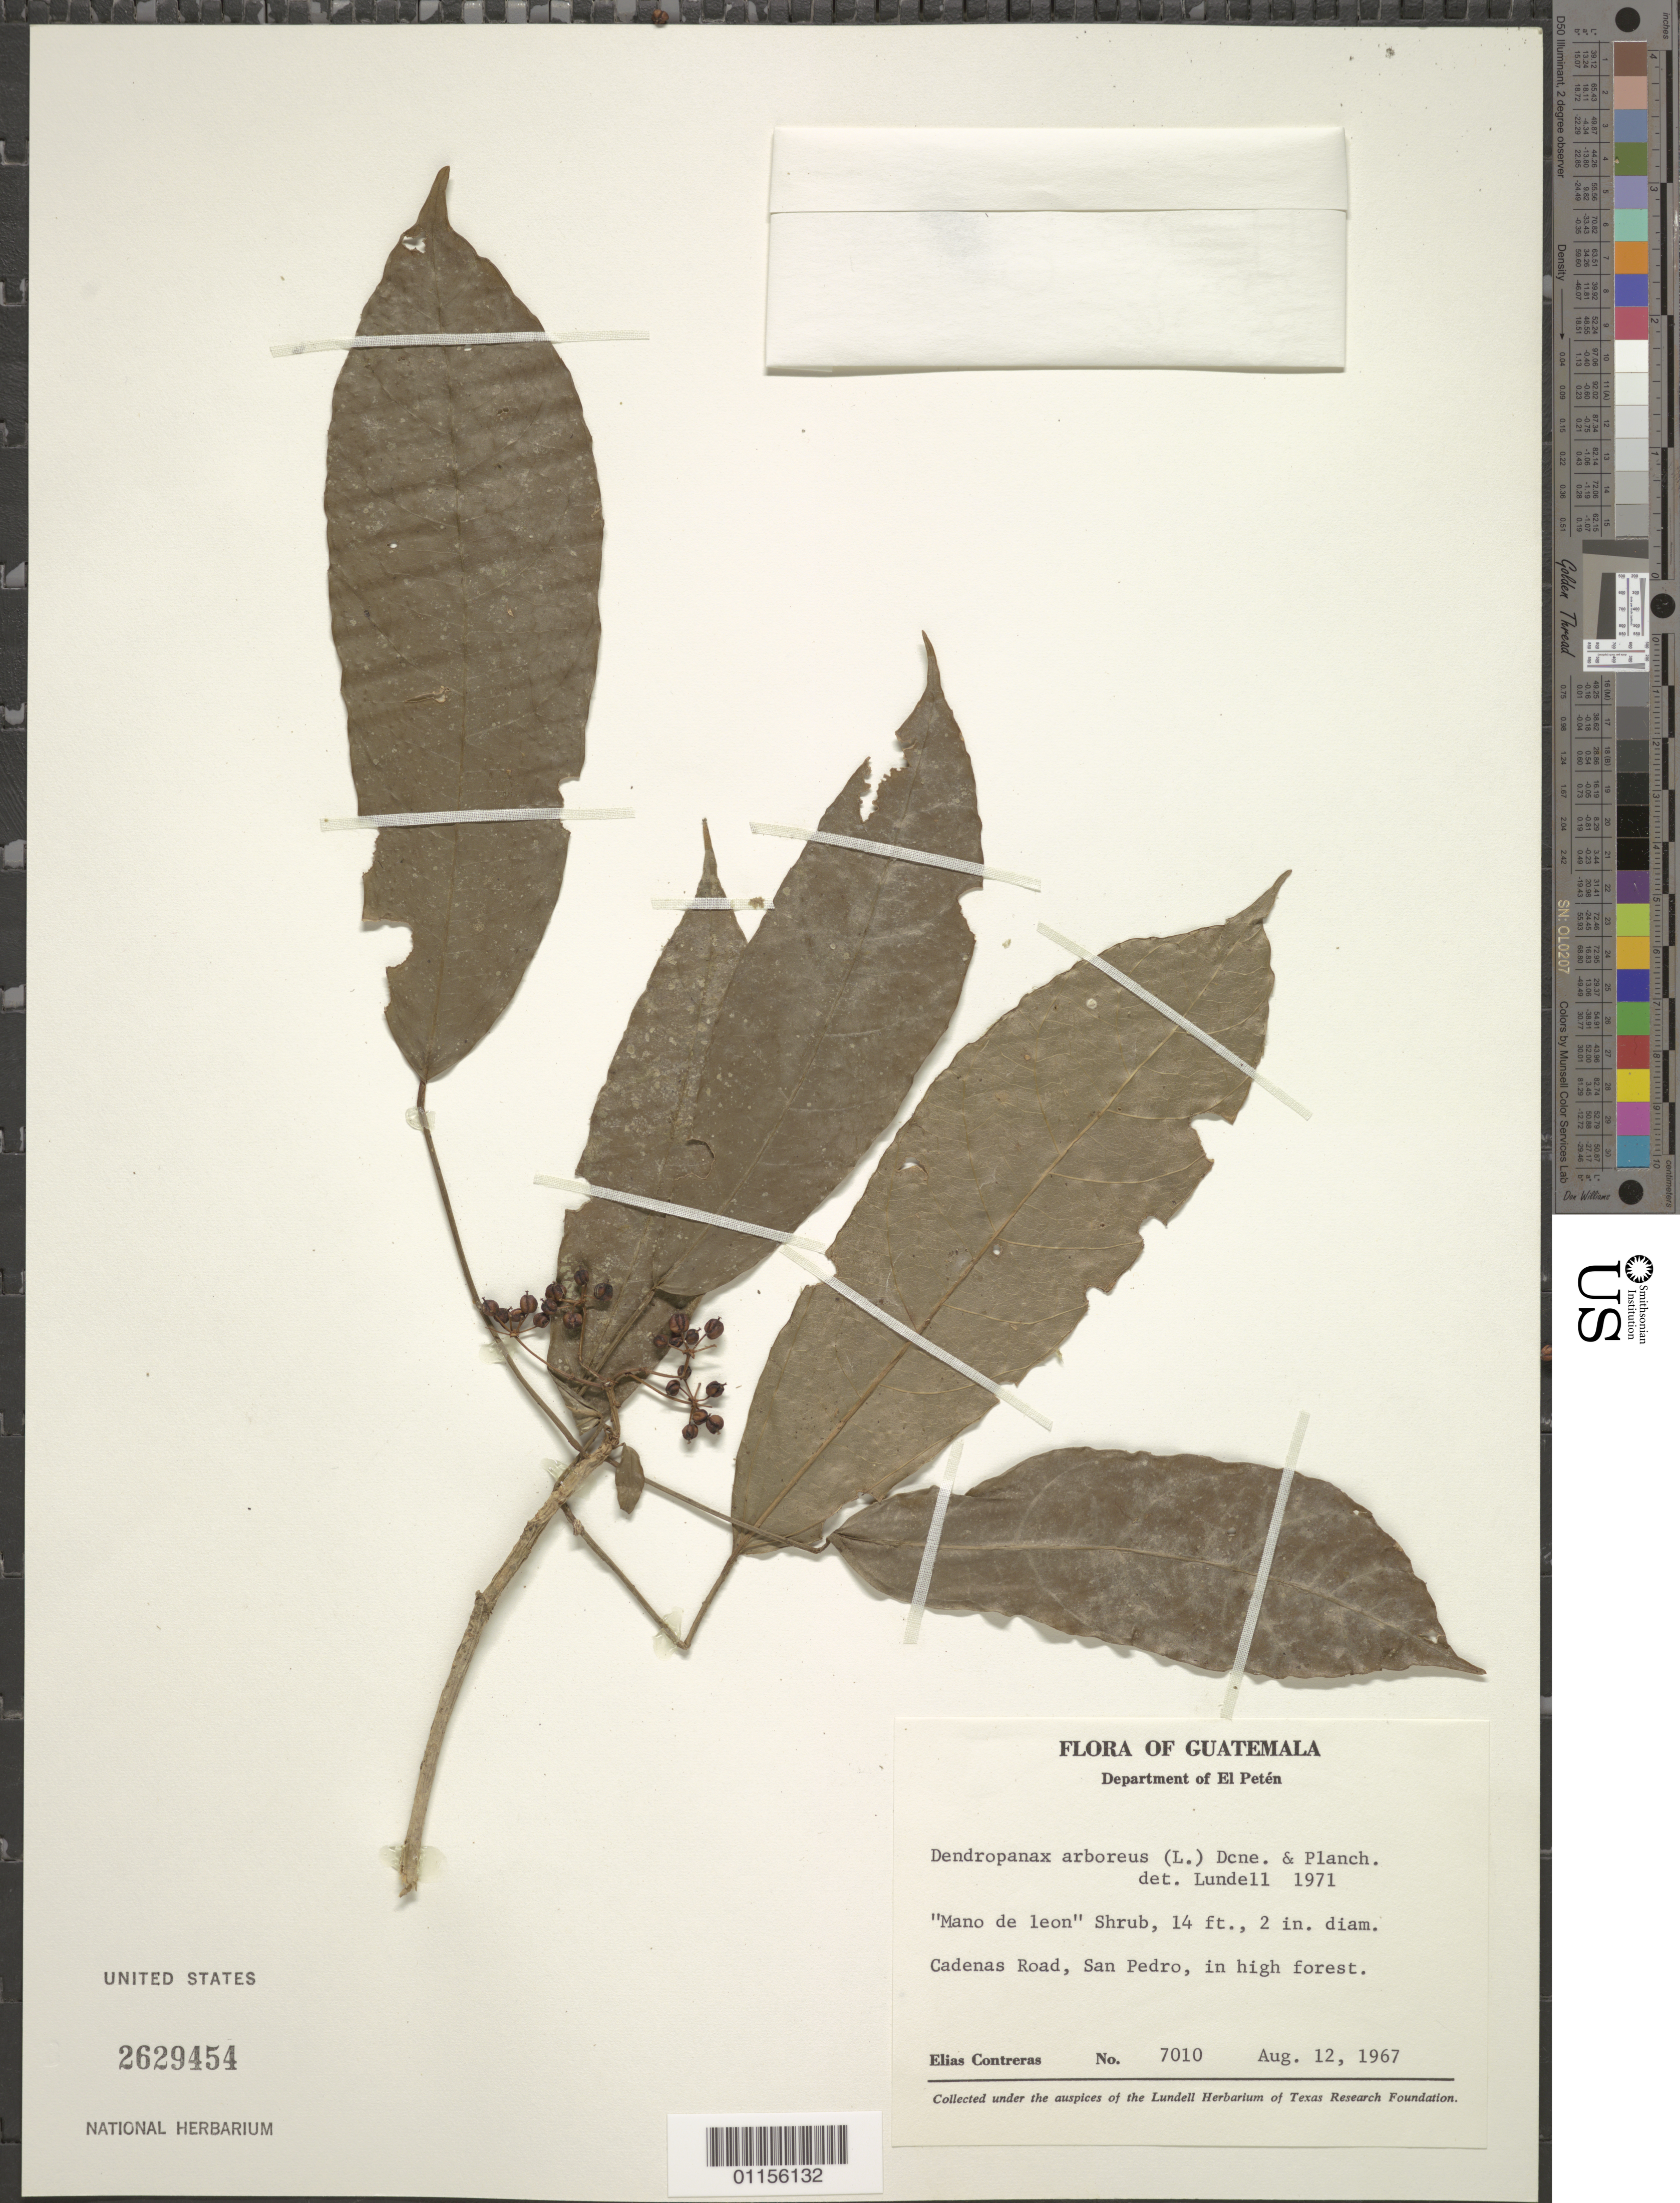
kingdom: Plantae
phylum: Tracheophyta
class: Magnoliopsida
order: Apiales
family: Araliaceae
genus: Dendropanax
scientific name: Dendropanax arboreus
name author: (L.) Decne. & Planch.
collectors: E. Contreras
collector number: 7010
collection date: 1967-08-12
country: Guatemala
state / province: El Petén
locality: Cadenas Road, San Pedro.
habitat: Shrub growing in the high forest.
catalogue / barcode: US 2629454